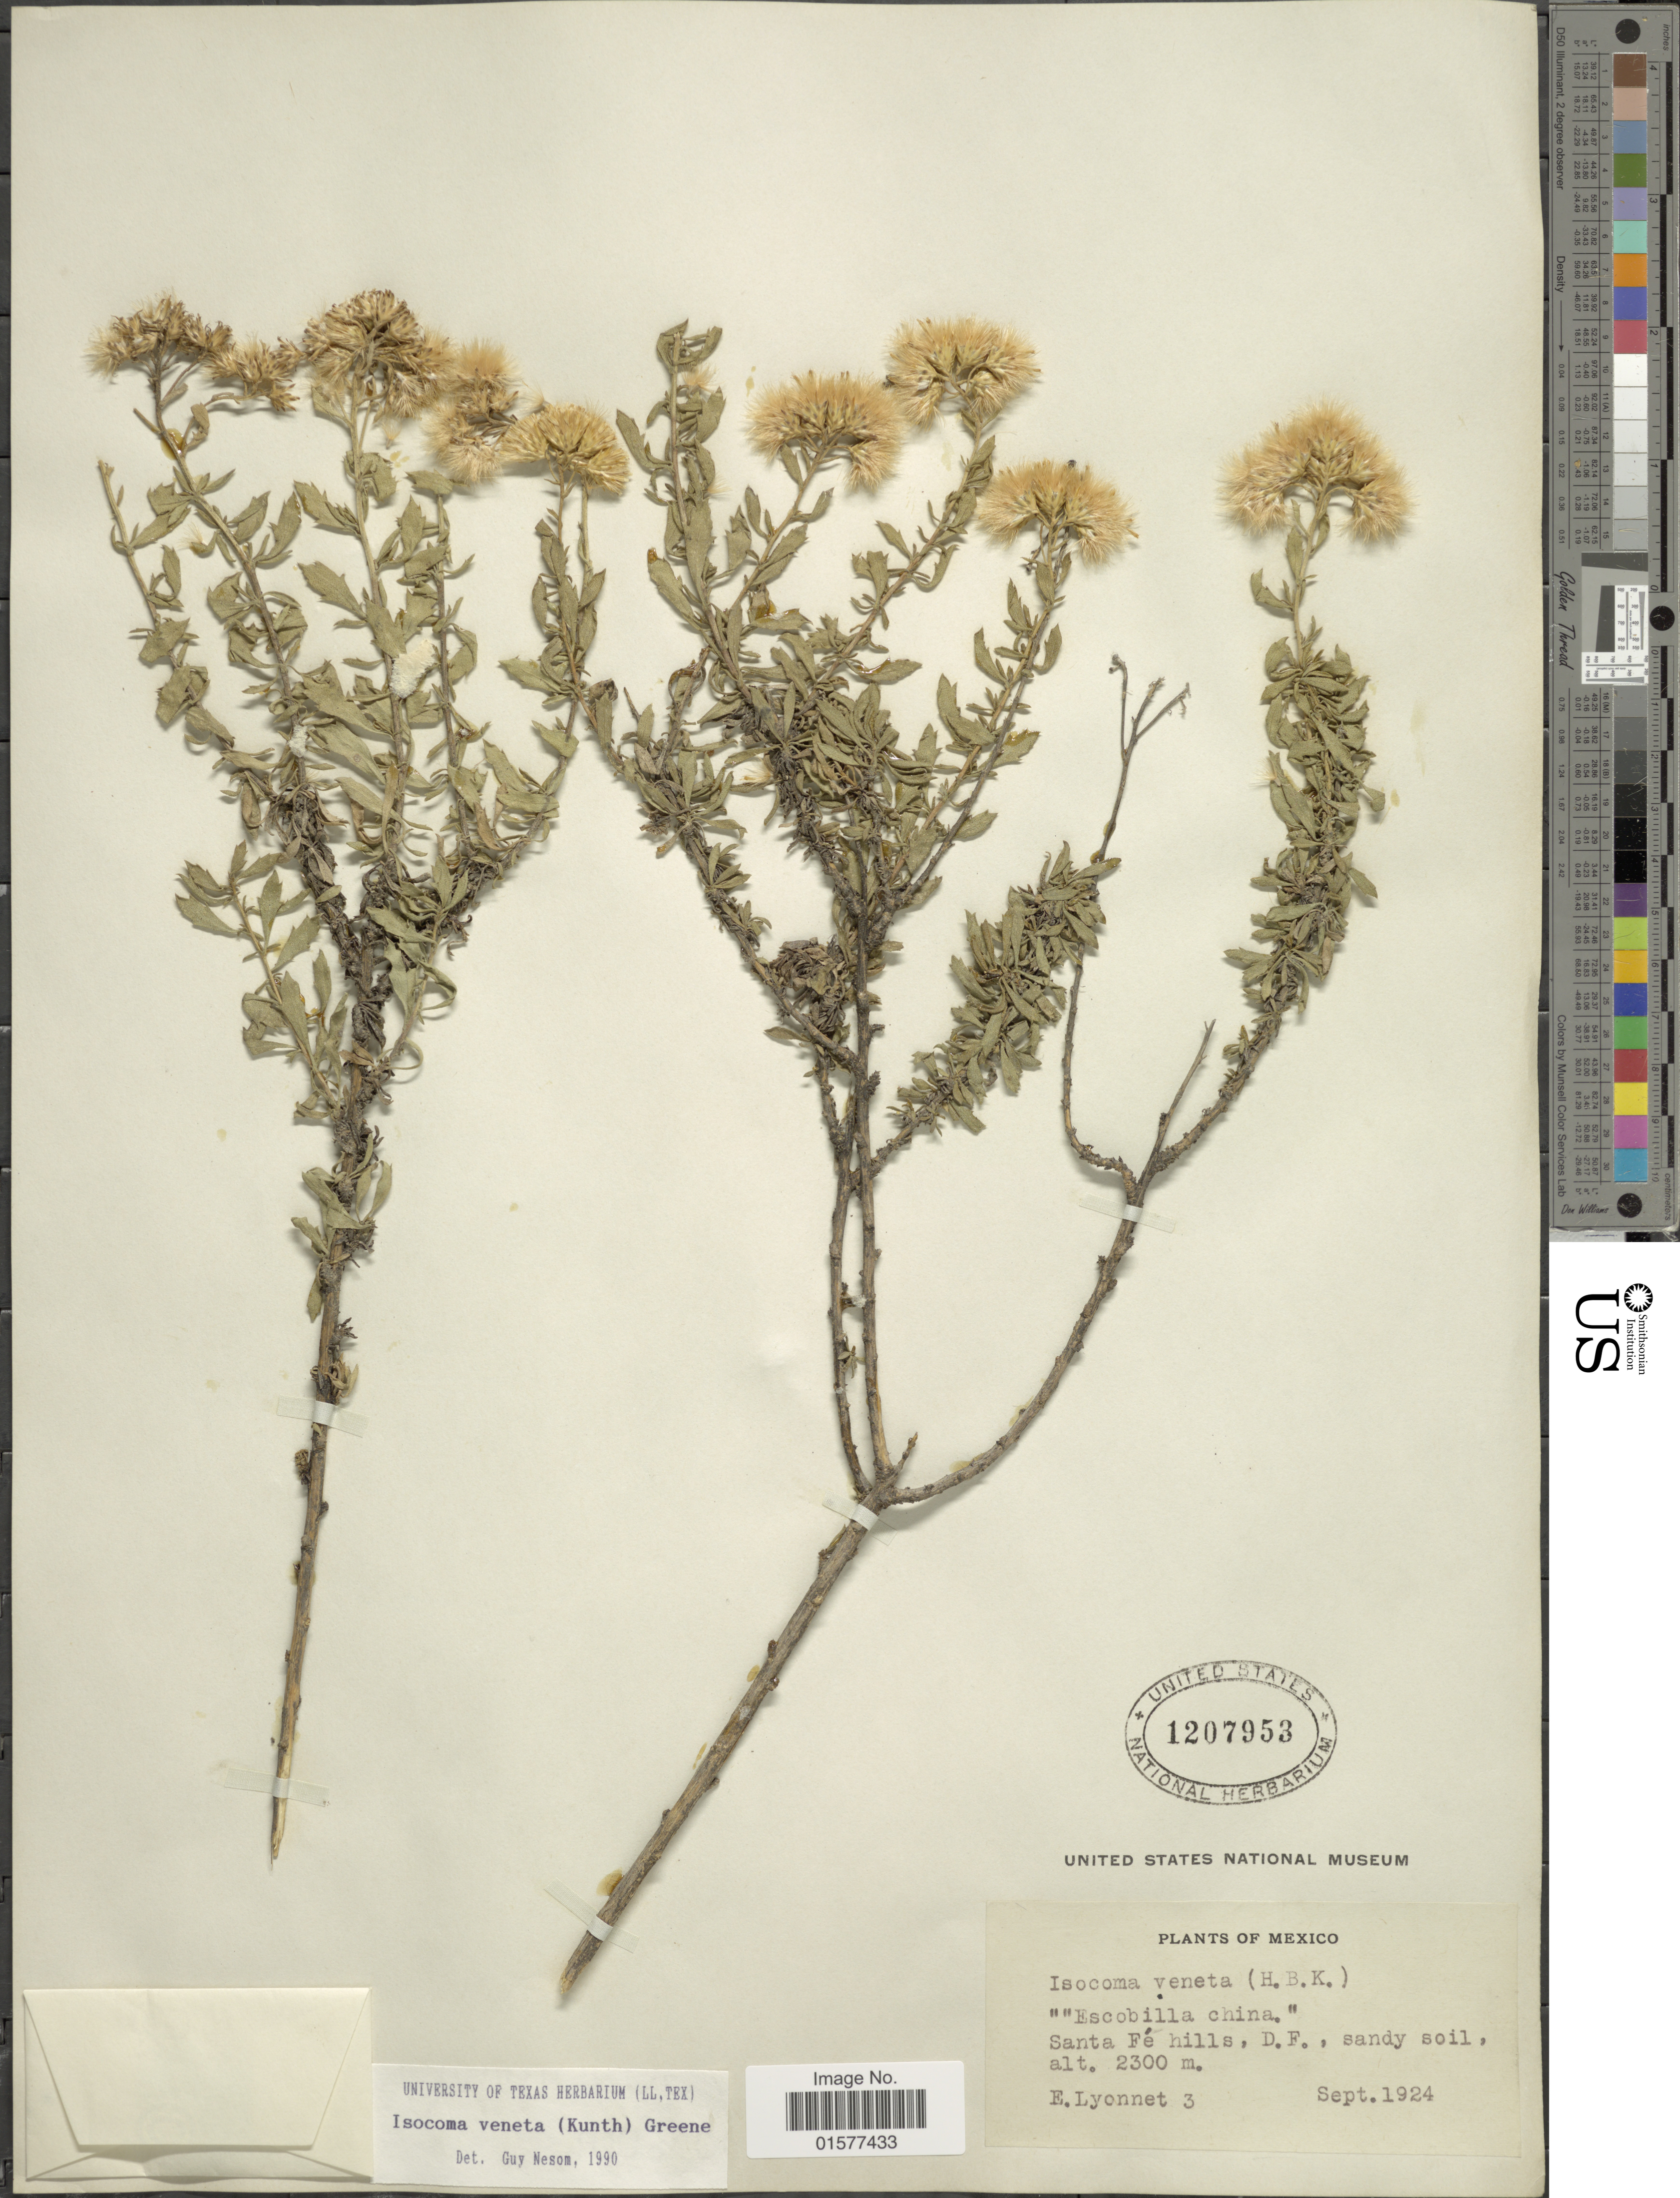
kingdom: Plantae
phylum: Tracheophyta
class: Magnoliopsida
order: Asterales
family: Asteraceae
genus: Isocoma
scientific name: Isocoma veneta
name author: (Kunth) Greene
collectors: E. Lyonnet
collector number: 3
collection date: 1924-09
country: Mexico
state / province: Distrito Federal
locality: Sabta Fe hills, D.F.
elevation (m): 2300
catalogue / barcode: US 1207953